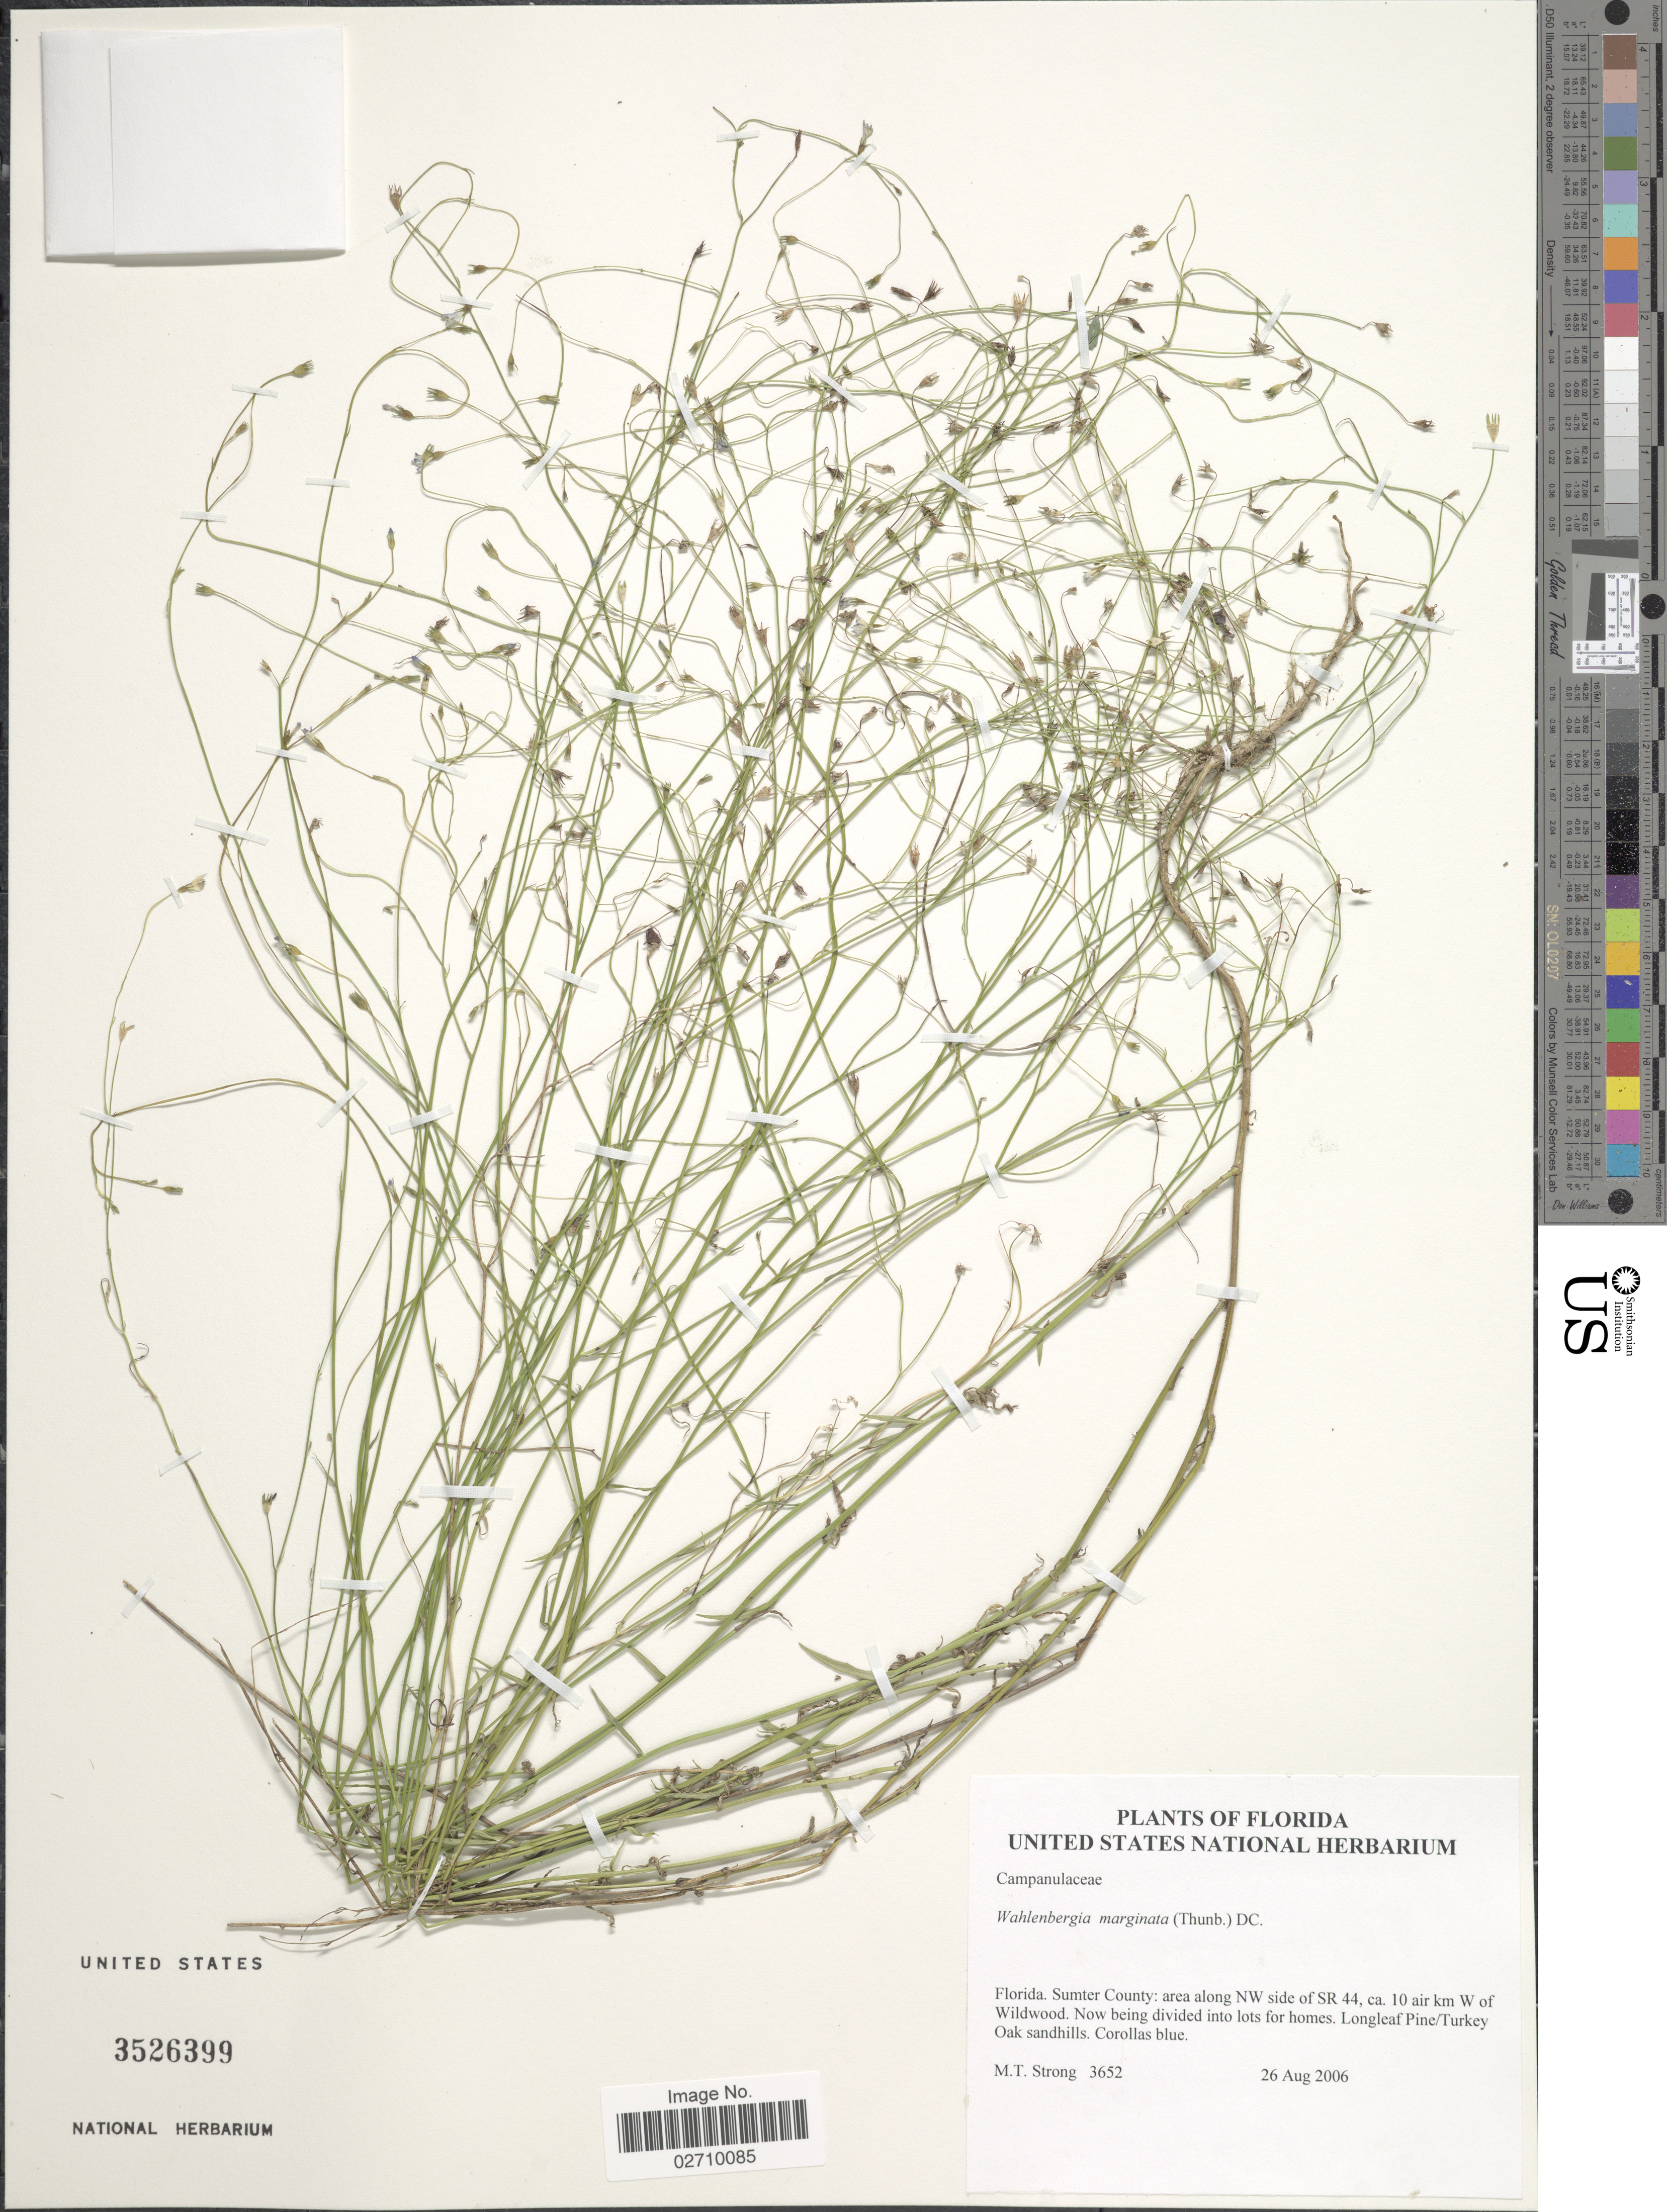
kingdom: Plantae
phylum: Tracheophyta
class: Magnoliopsida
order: Asterales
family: Campanulaceae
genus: Wahlenbergia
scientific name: Wahlenbergia marginata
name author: (Thunb.) A. DC.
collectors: M. T. Strong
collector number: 3652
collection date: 2006-08-26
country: United States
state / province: Florida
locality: Sumter County. area along NW side of SR 44, ca. 10 air km W of Wildwood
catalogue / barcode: US 3526399